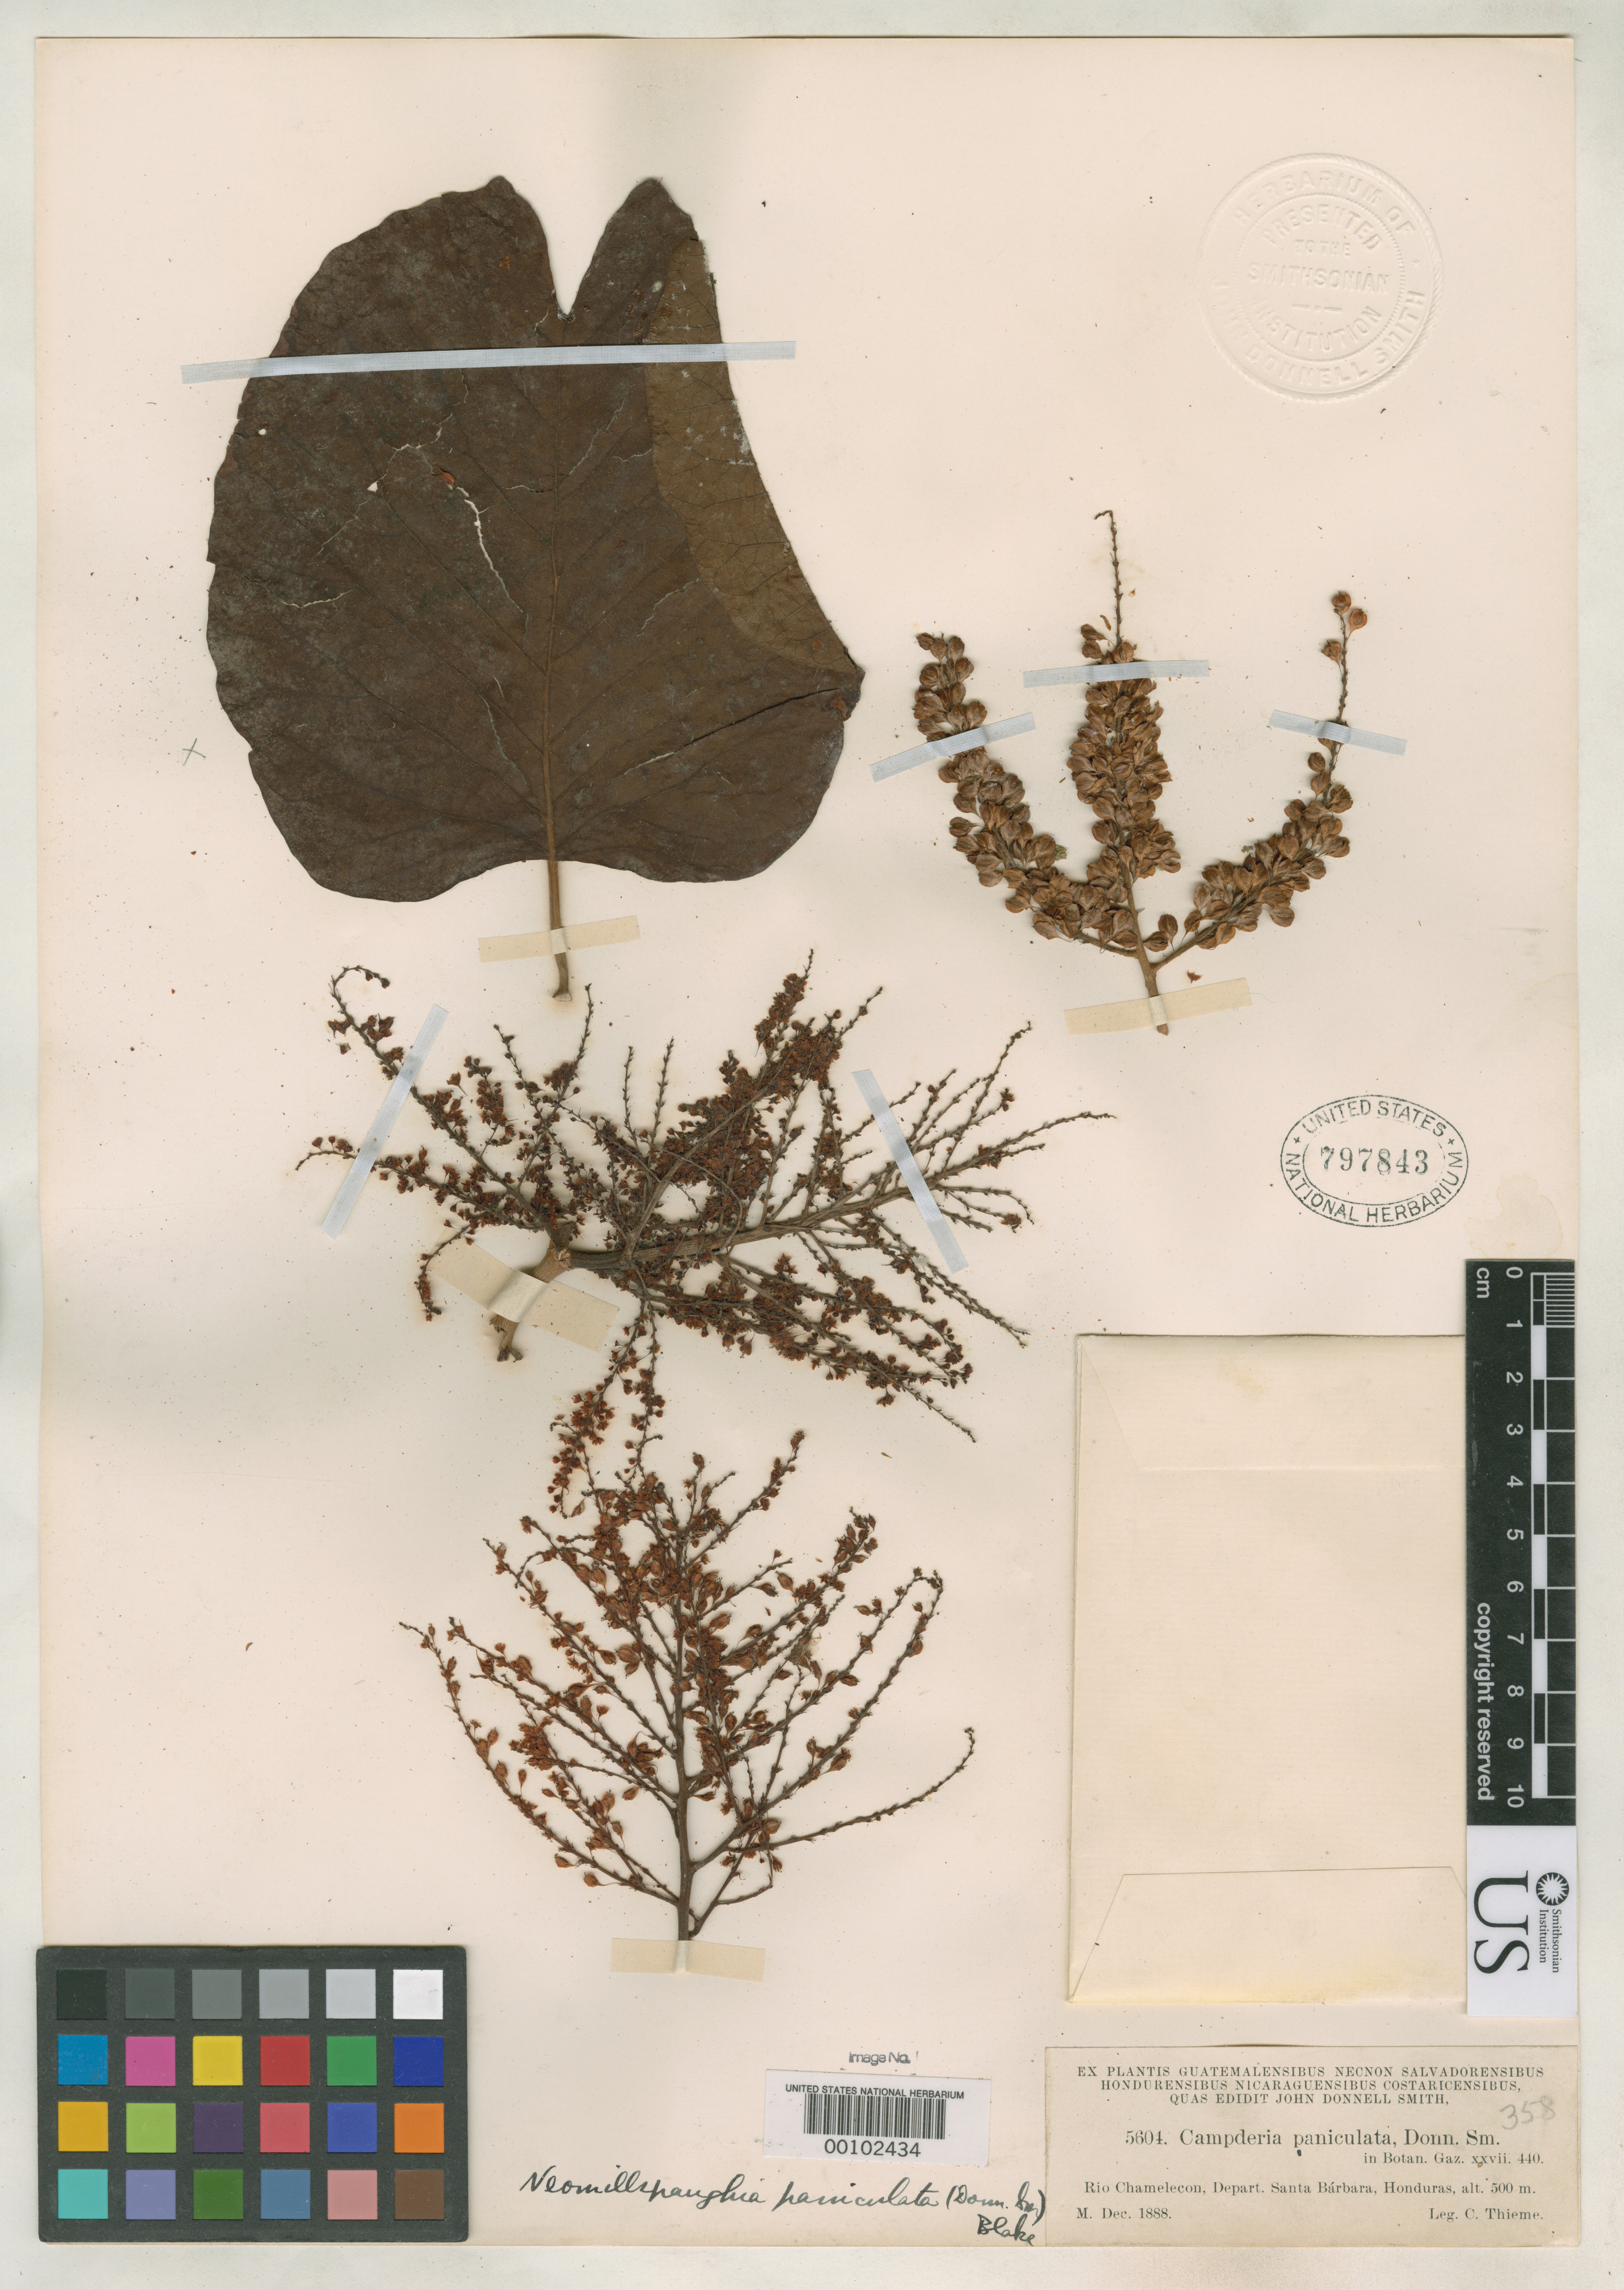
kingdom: Plantae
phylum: Tracheophyta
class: Magnoliopsida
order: Caryophyllales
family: Polygonaceae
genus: Campderia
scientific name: Campderia paniculata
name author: Donn. Sm.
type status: Type Collection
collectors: C. Thieme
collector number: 5604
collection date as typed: Dec 1888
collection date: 1888-12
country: Honduras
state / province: Santa Bárbara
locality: Rio Chamelecon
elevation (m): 500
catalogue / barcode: US 797843